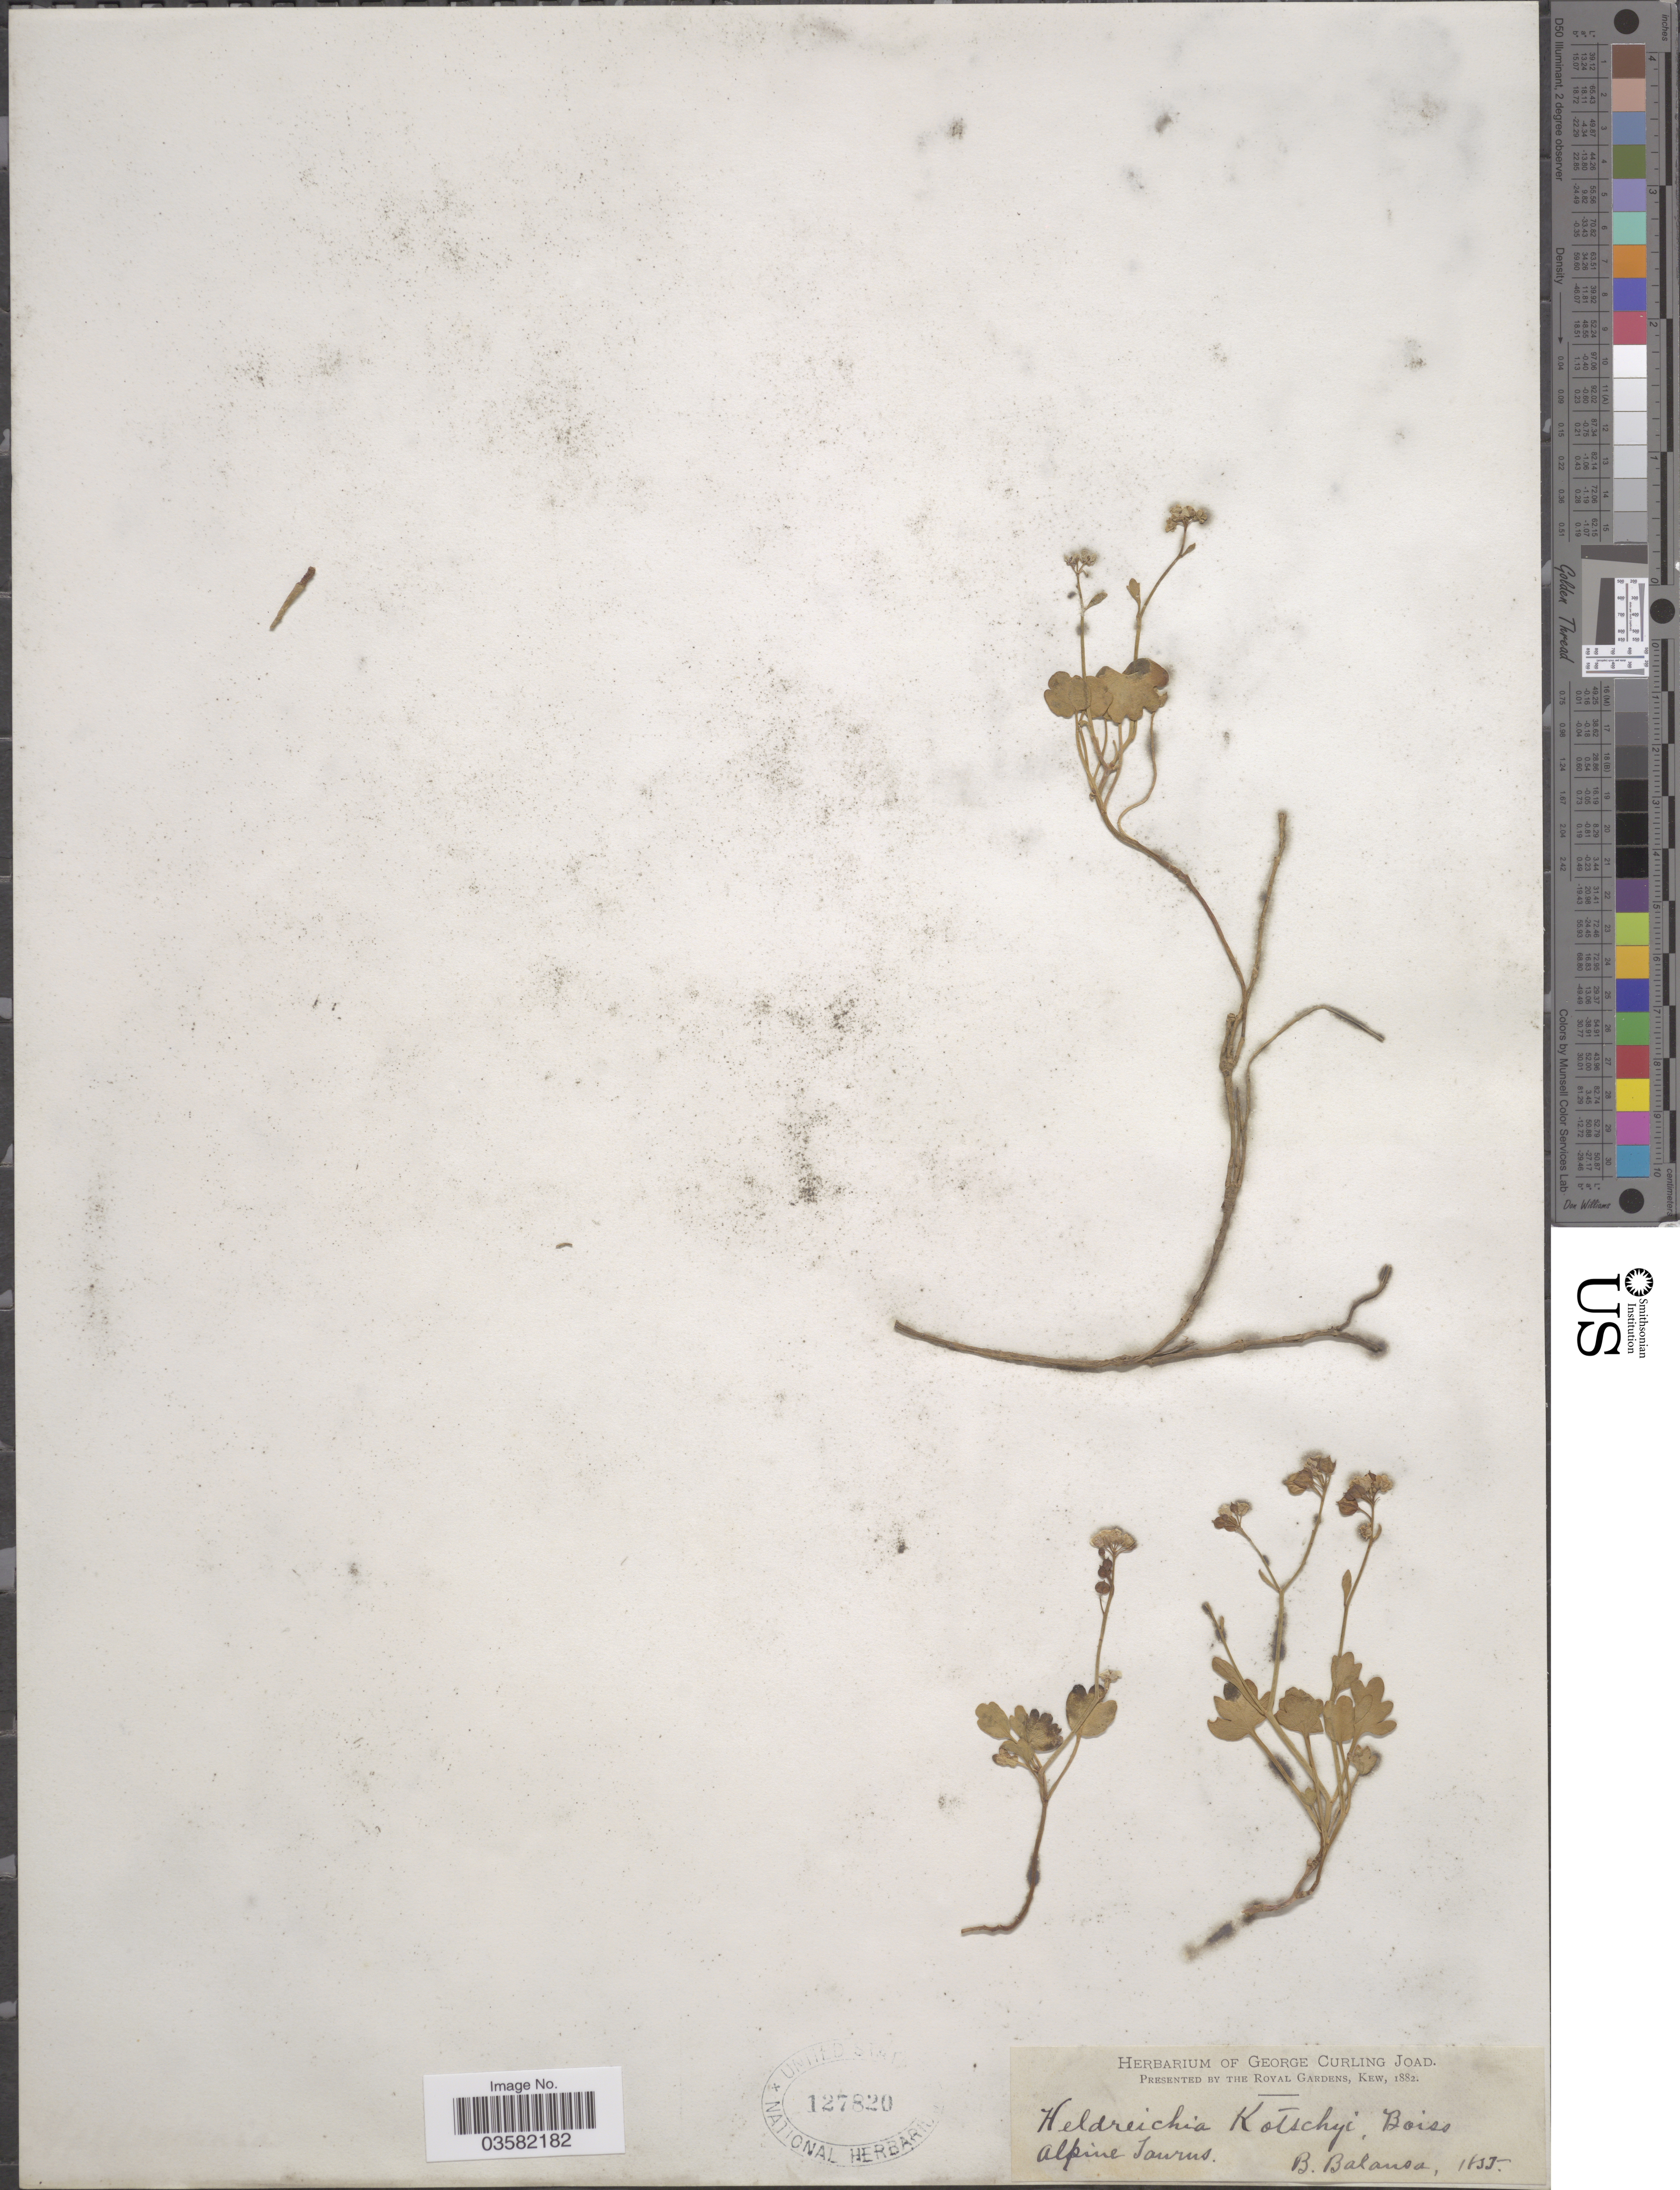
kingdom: Plantae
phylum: Tracheophyta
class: Magnoliopsida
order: Brassicales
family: Brassicaceae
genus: Heldreichia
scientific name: Heldreichia kotschyi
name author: Boiss.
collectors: B. Balansa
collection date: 1835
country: Turkey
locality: Alpine Taurus.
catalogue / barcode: US 127820